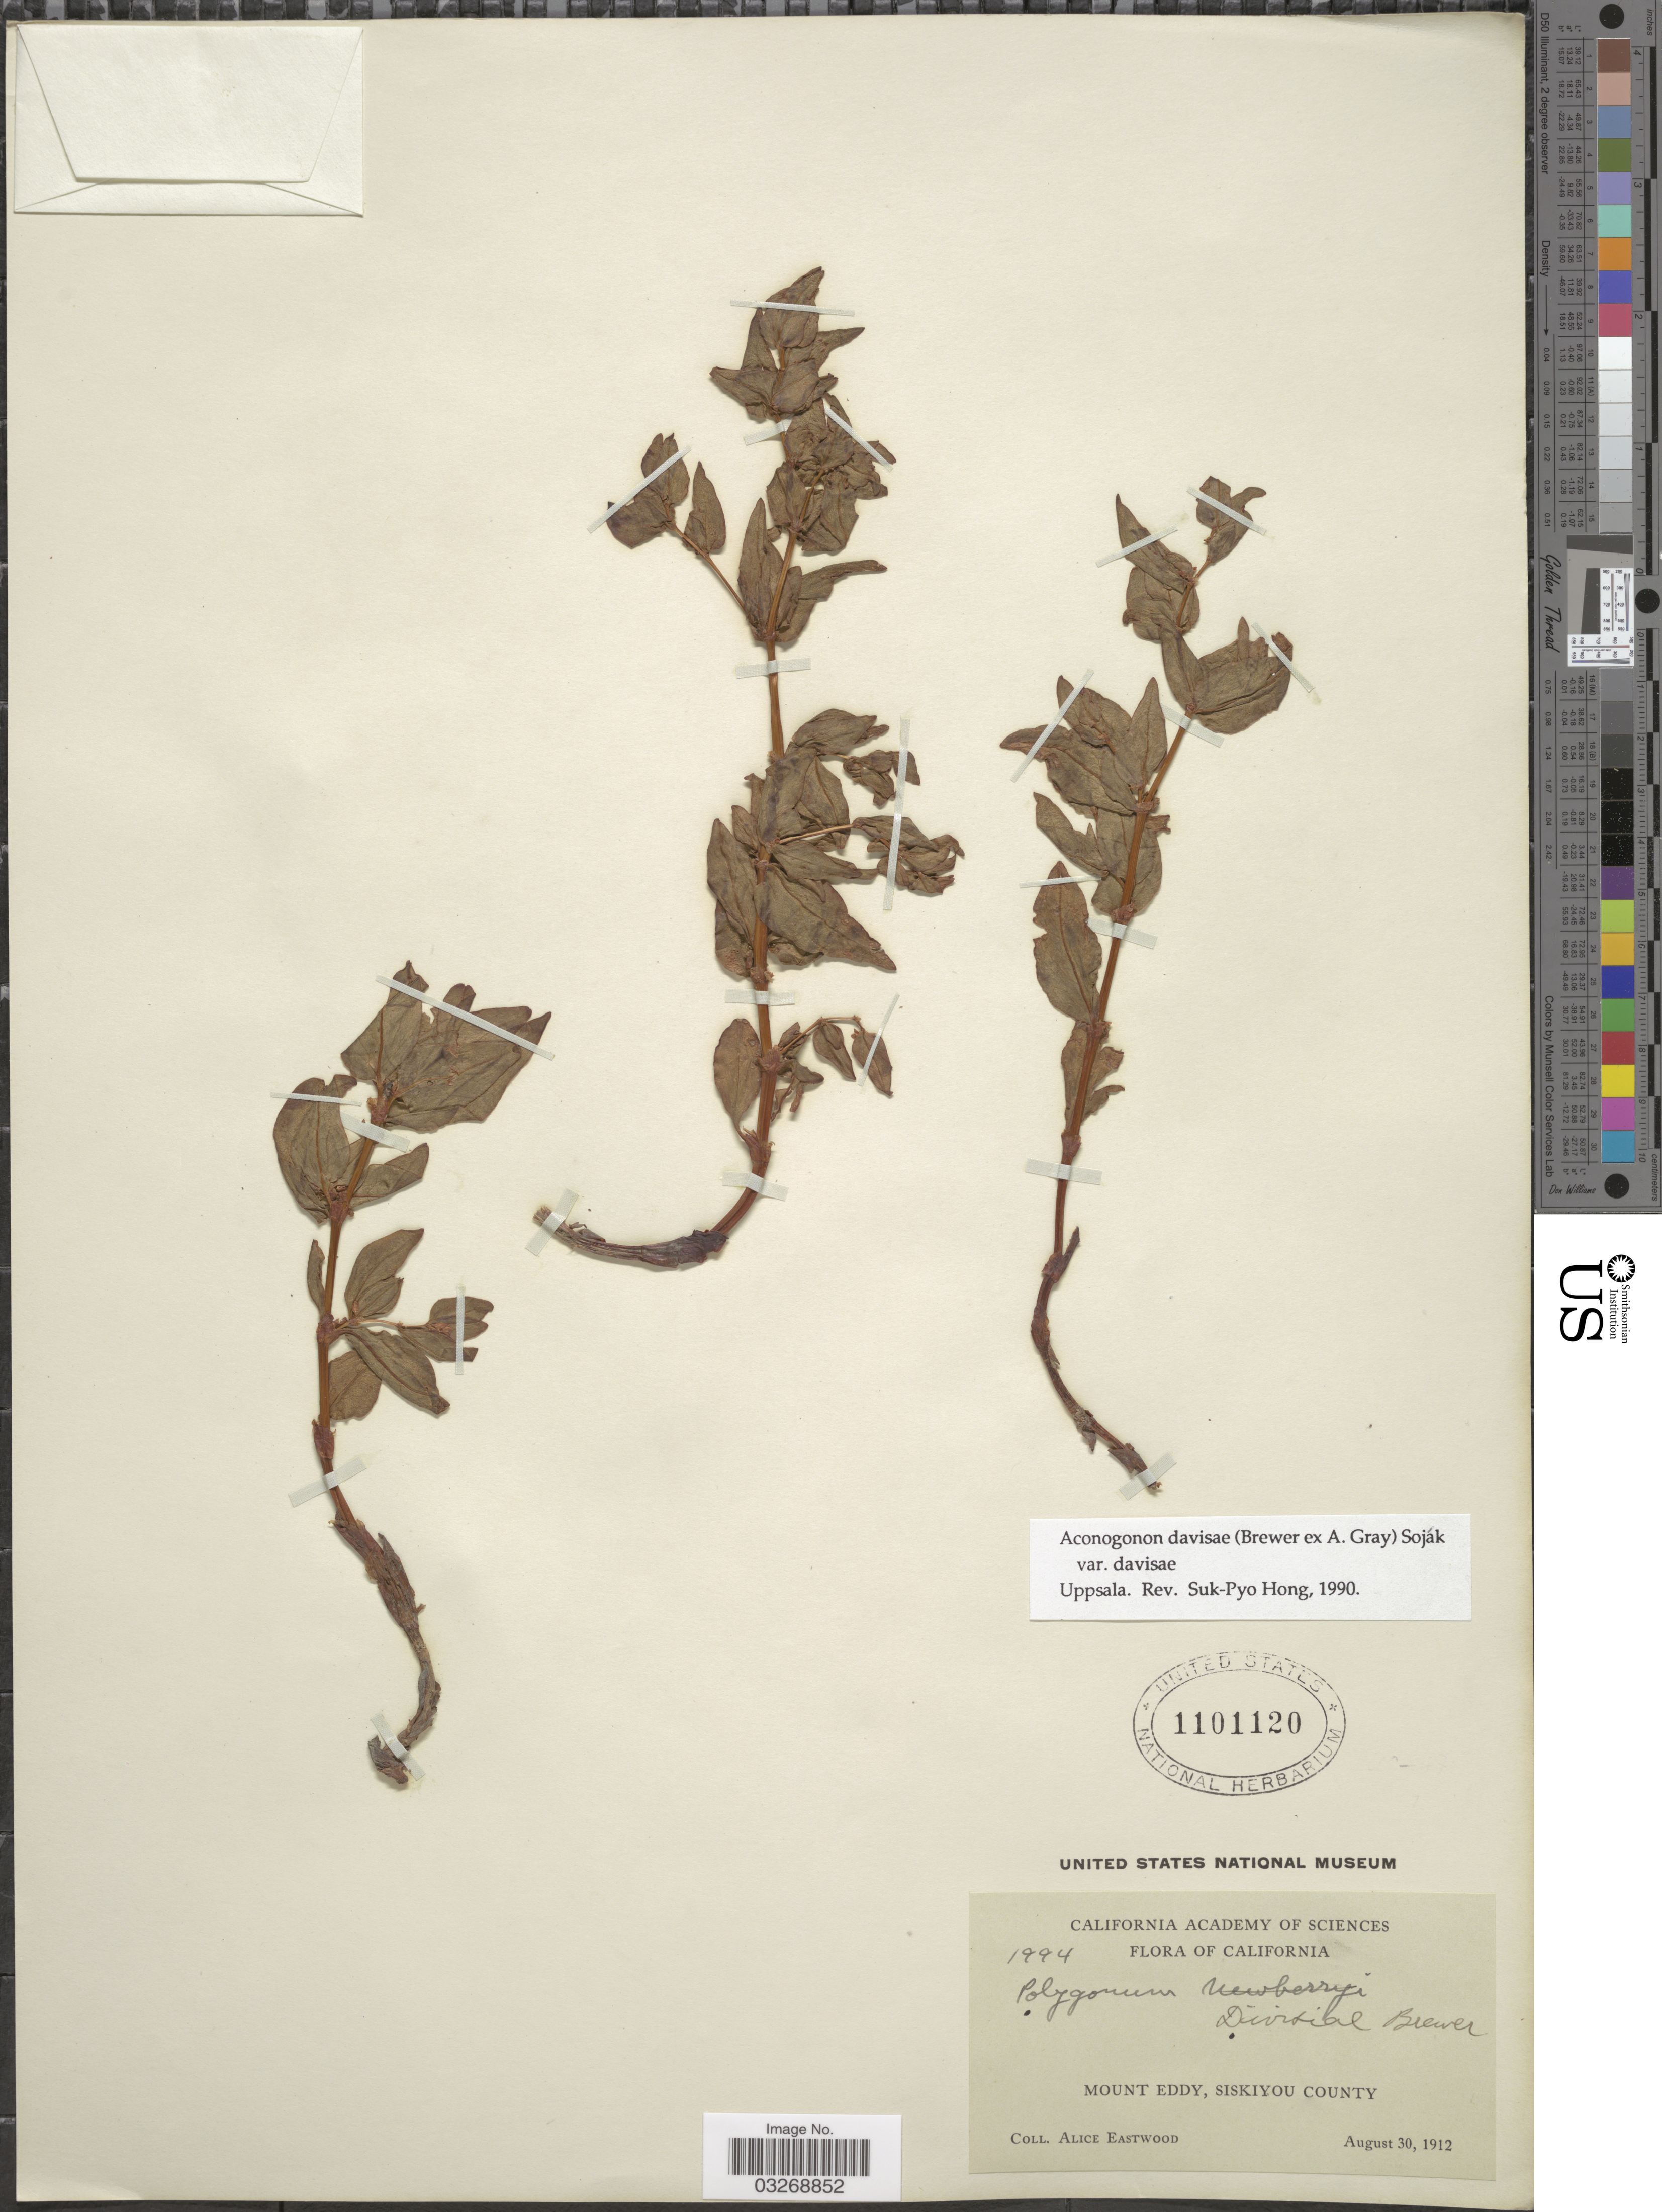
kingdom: Plantae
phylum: Tracheophyta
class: Magnoliopsida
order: Caryophyllales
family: Polygonaceae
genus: Koenigia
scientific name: Koenigia davisiae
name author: (W.H. Brewer ex A. Gray) T.M. Schust. & Reveal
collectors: A. Eastwood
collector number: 1994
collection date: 1912-08-30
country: United States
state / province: California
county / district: Siskiyou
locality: Mount Eddy, Siskiyou County.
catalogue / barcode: US 1101120